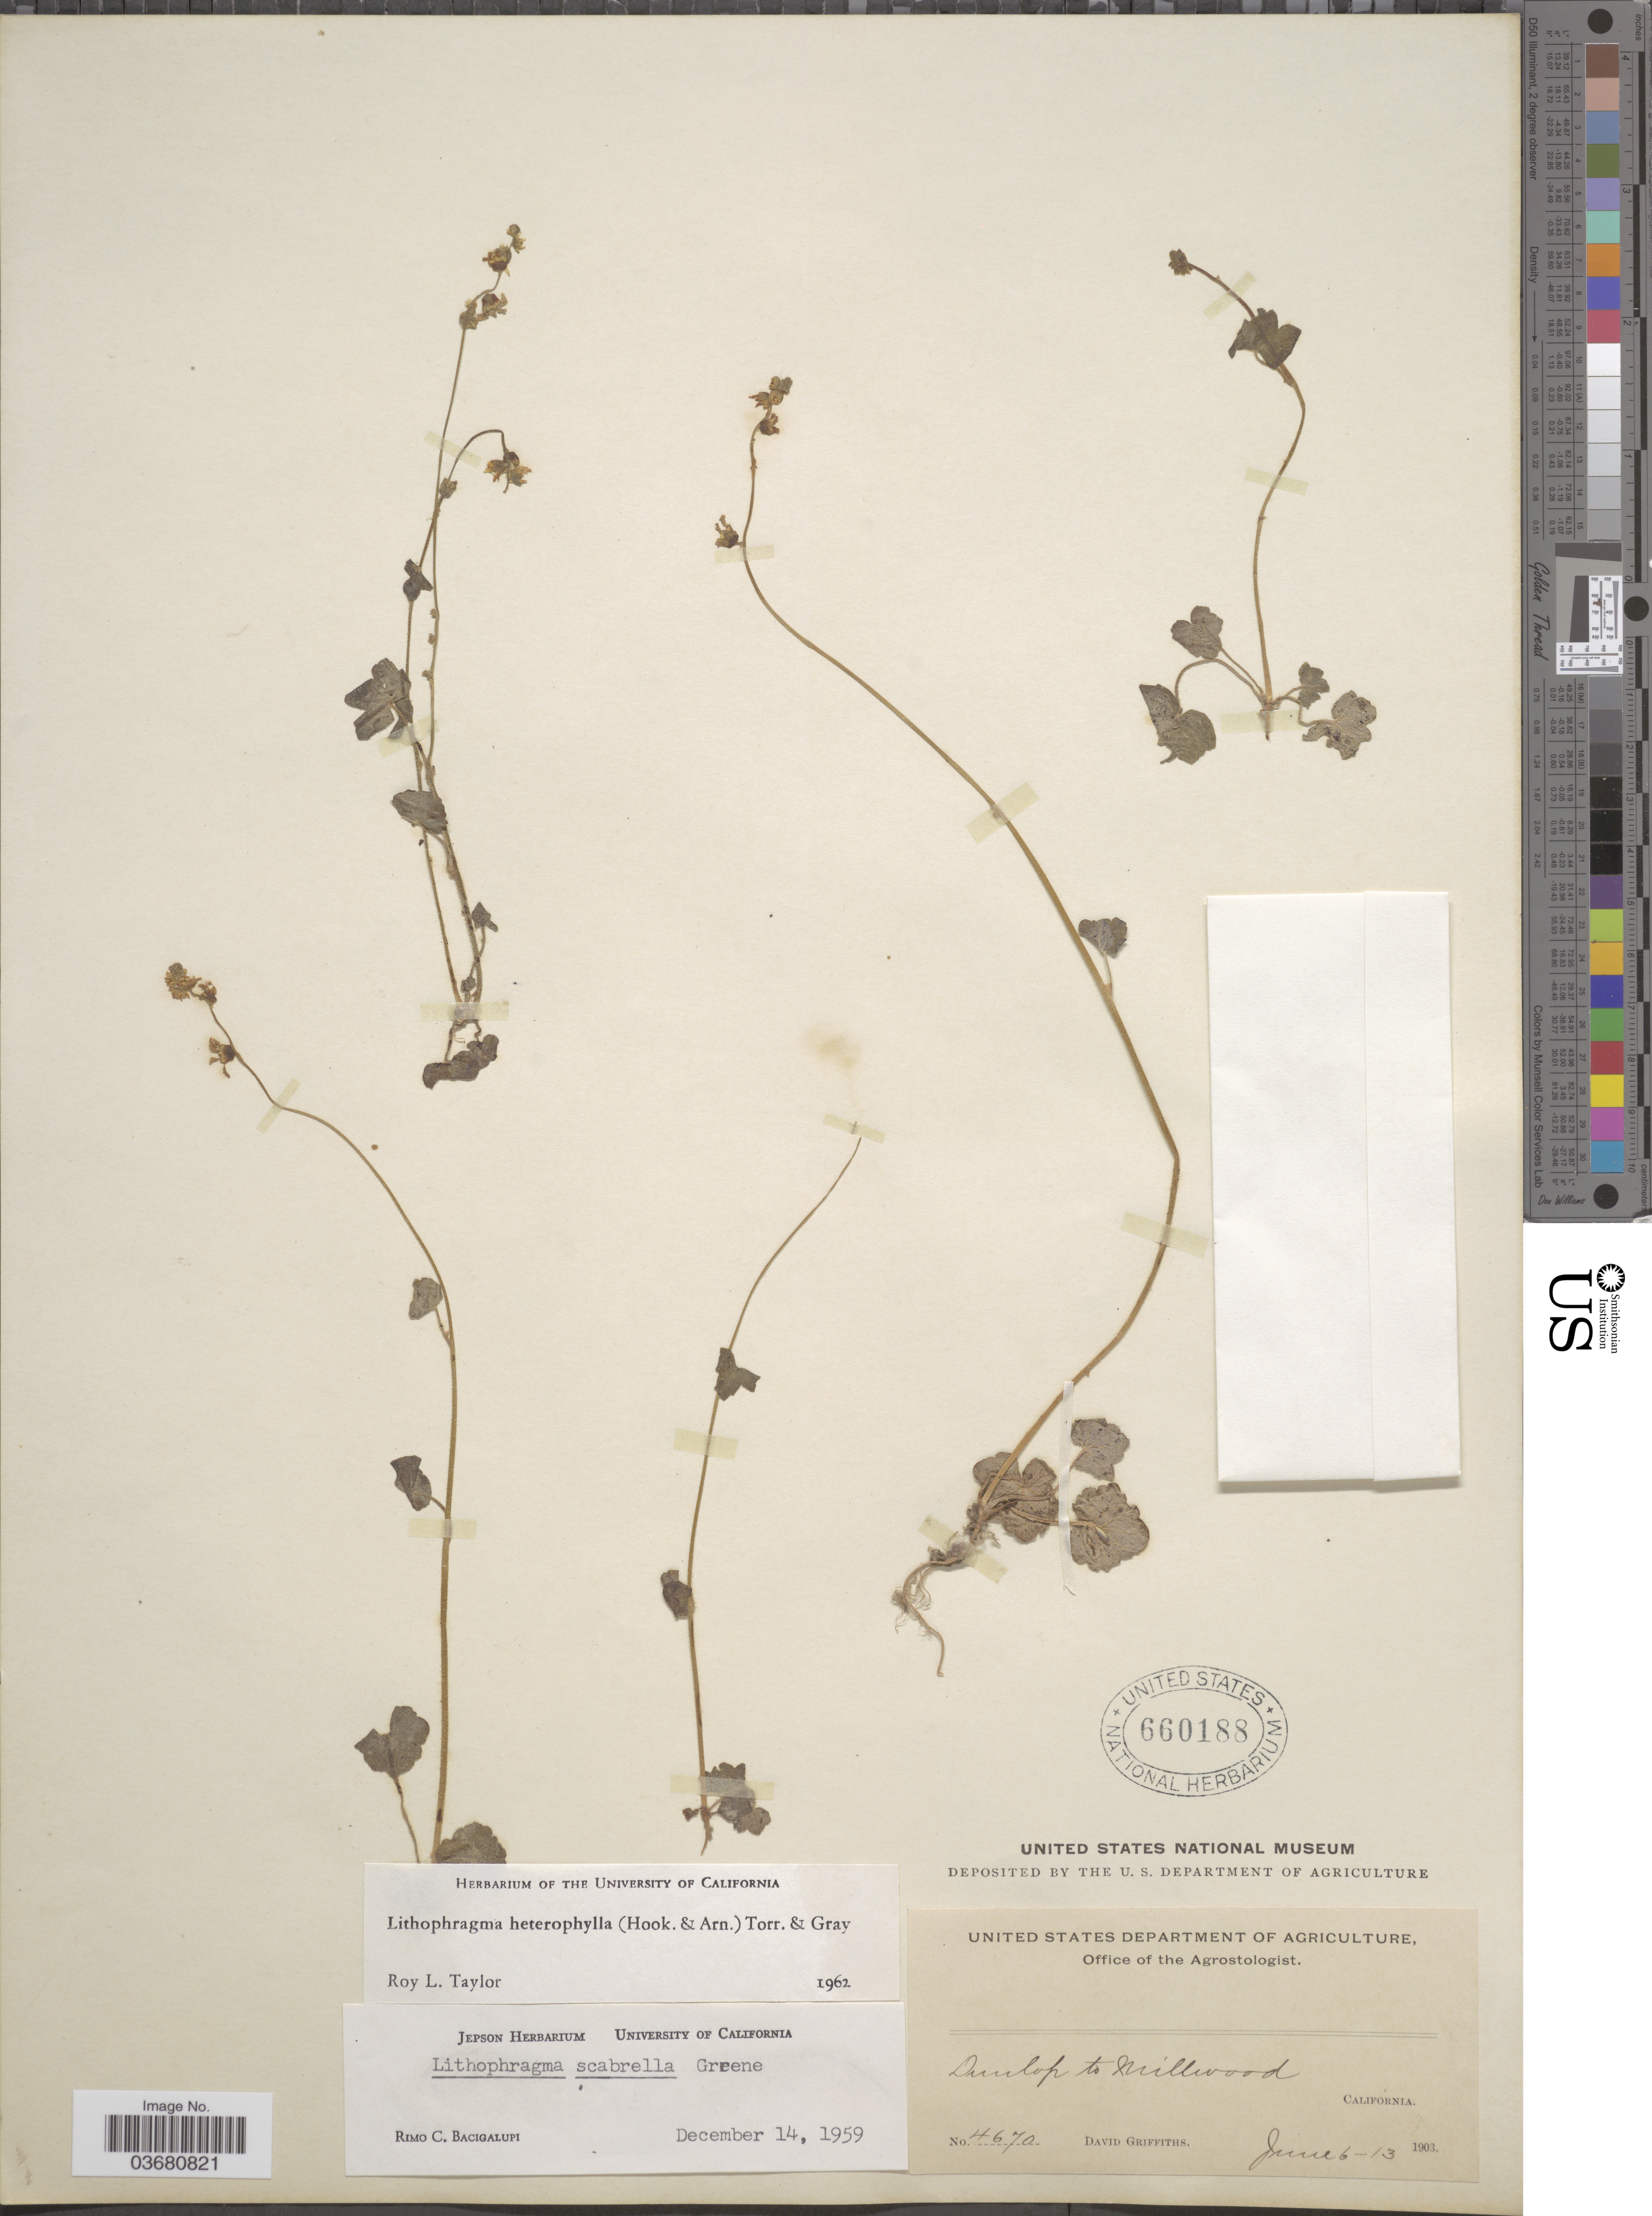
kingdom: Plantae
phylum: Tracheophyta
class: Magnoliopsida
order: Saxifragales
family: Saxifragaceae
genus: Lithophragma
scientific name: Lithophragma heterophyllum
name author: (Hook. & Arn.) Hook. & Arn.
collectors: D. Griffiths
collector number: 4670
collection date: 1903-06-06/1903-06-13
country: United States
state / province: California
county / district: Fresno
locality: Dunlop to Millwood.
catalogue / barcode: US 660188